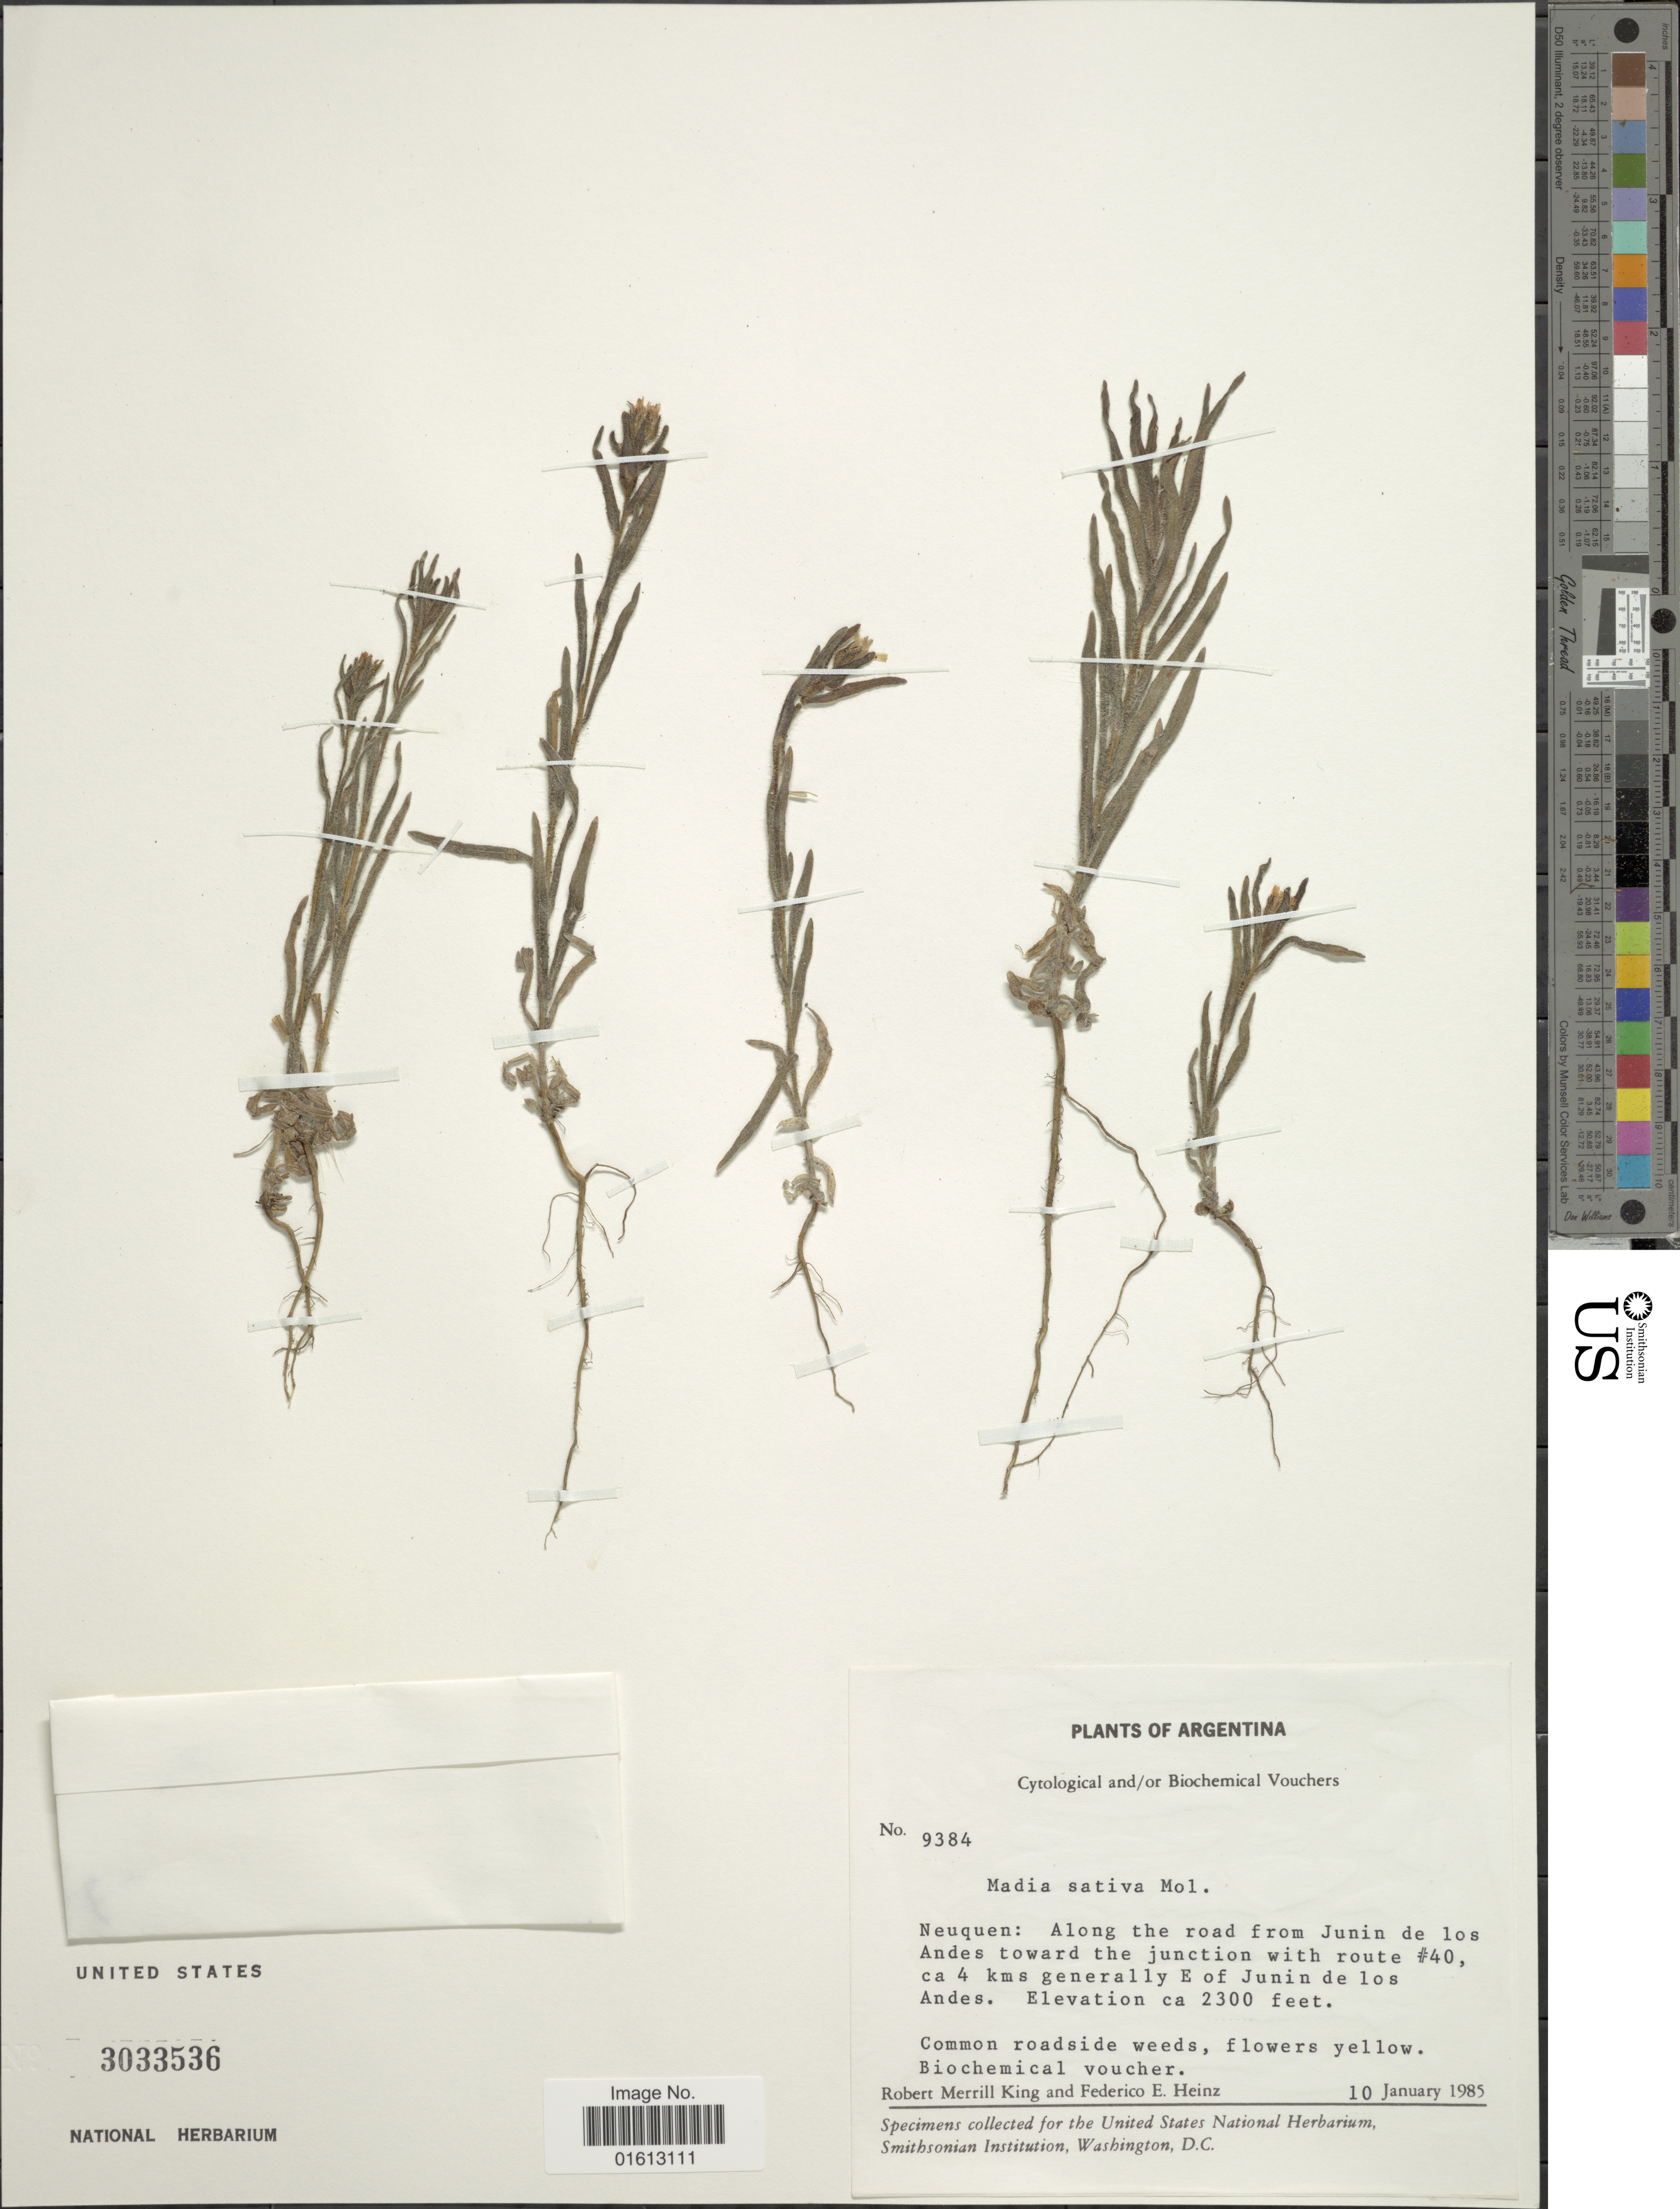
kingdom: Plantae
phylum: Tracheophyta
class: Magnoliopsida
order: Asterales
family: Asteraceae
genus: Madia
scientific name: Madia sativa subsp. sativa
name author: Molina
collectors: R. M. King & F. Heinz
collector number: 9384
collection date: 1985-01-10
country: Argentina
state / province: Neuquen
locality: Argentina, Neuquem along the road from Junin de los Andes towards the junction with route #40, ca 4 kms generally E of Junin de los Andes.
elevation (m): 701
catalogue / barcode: US 3033536